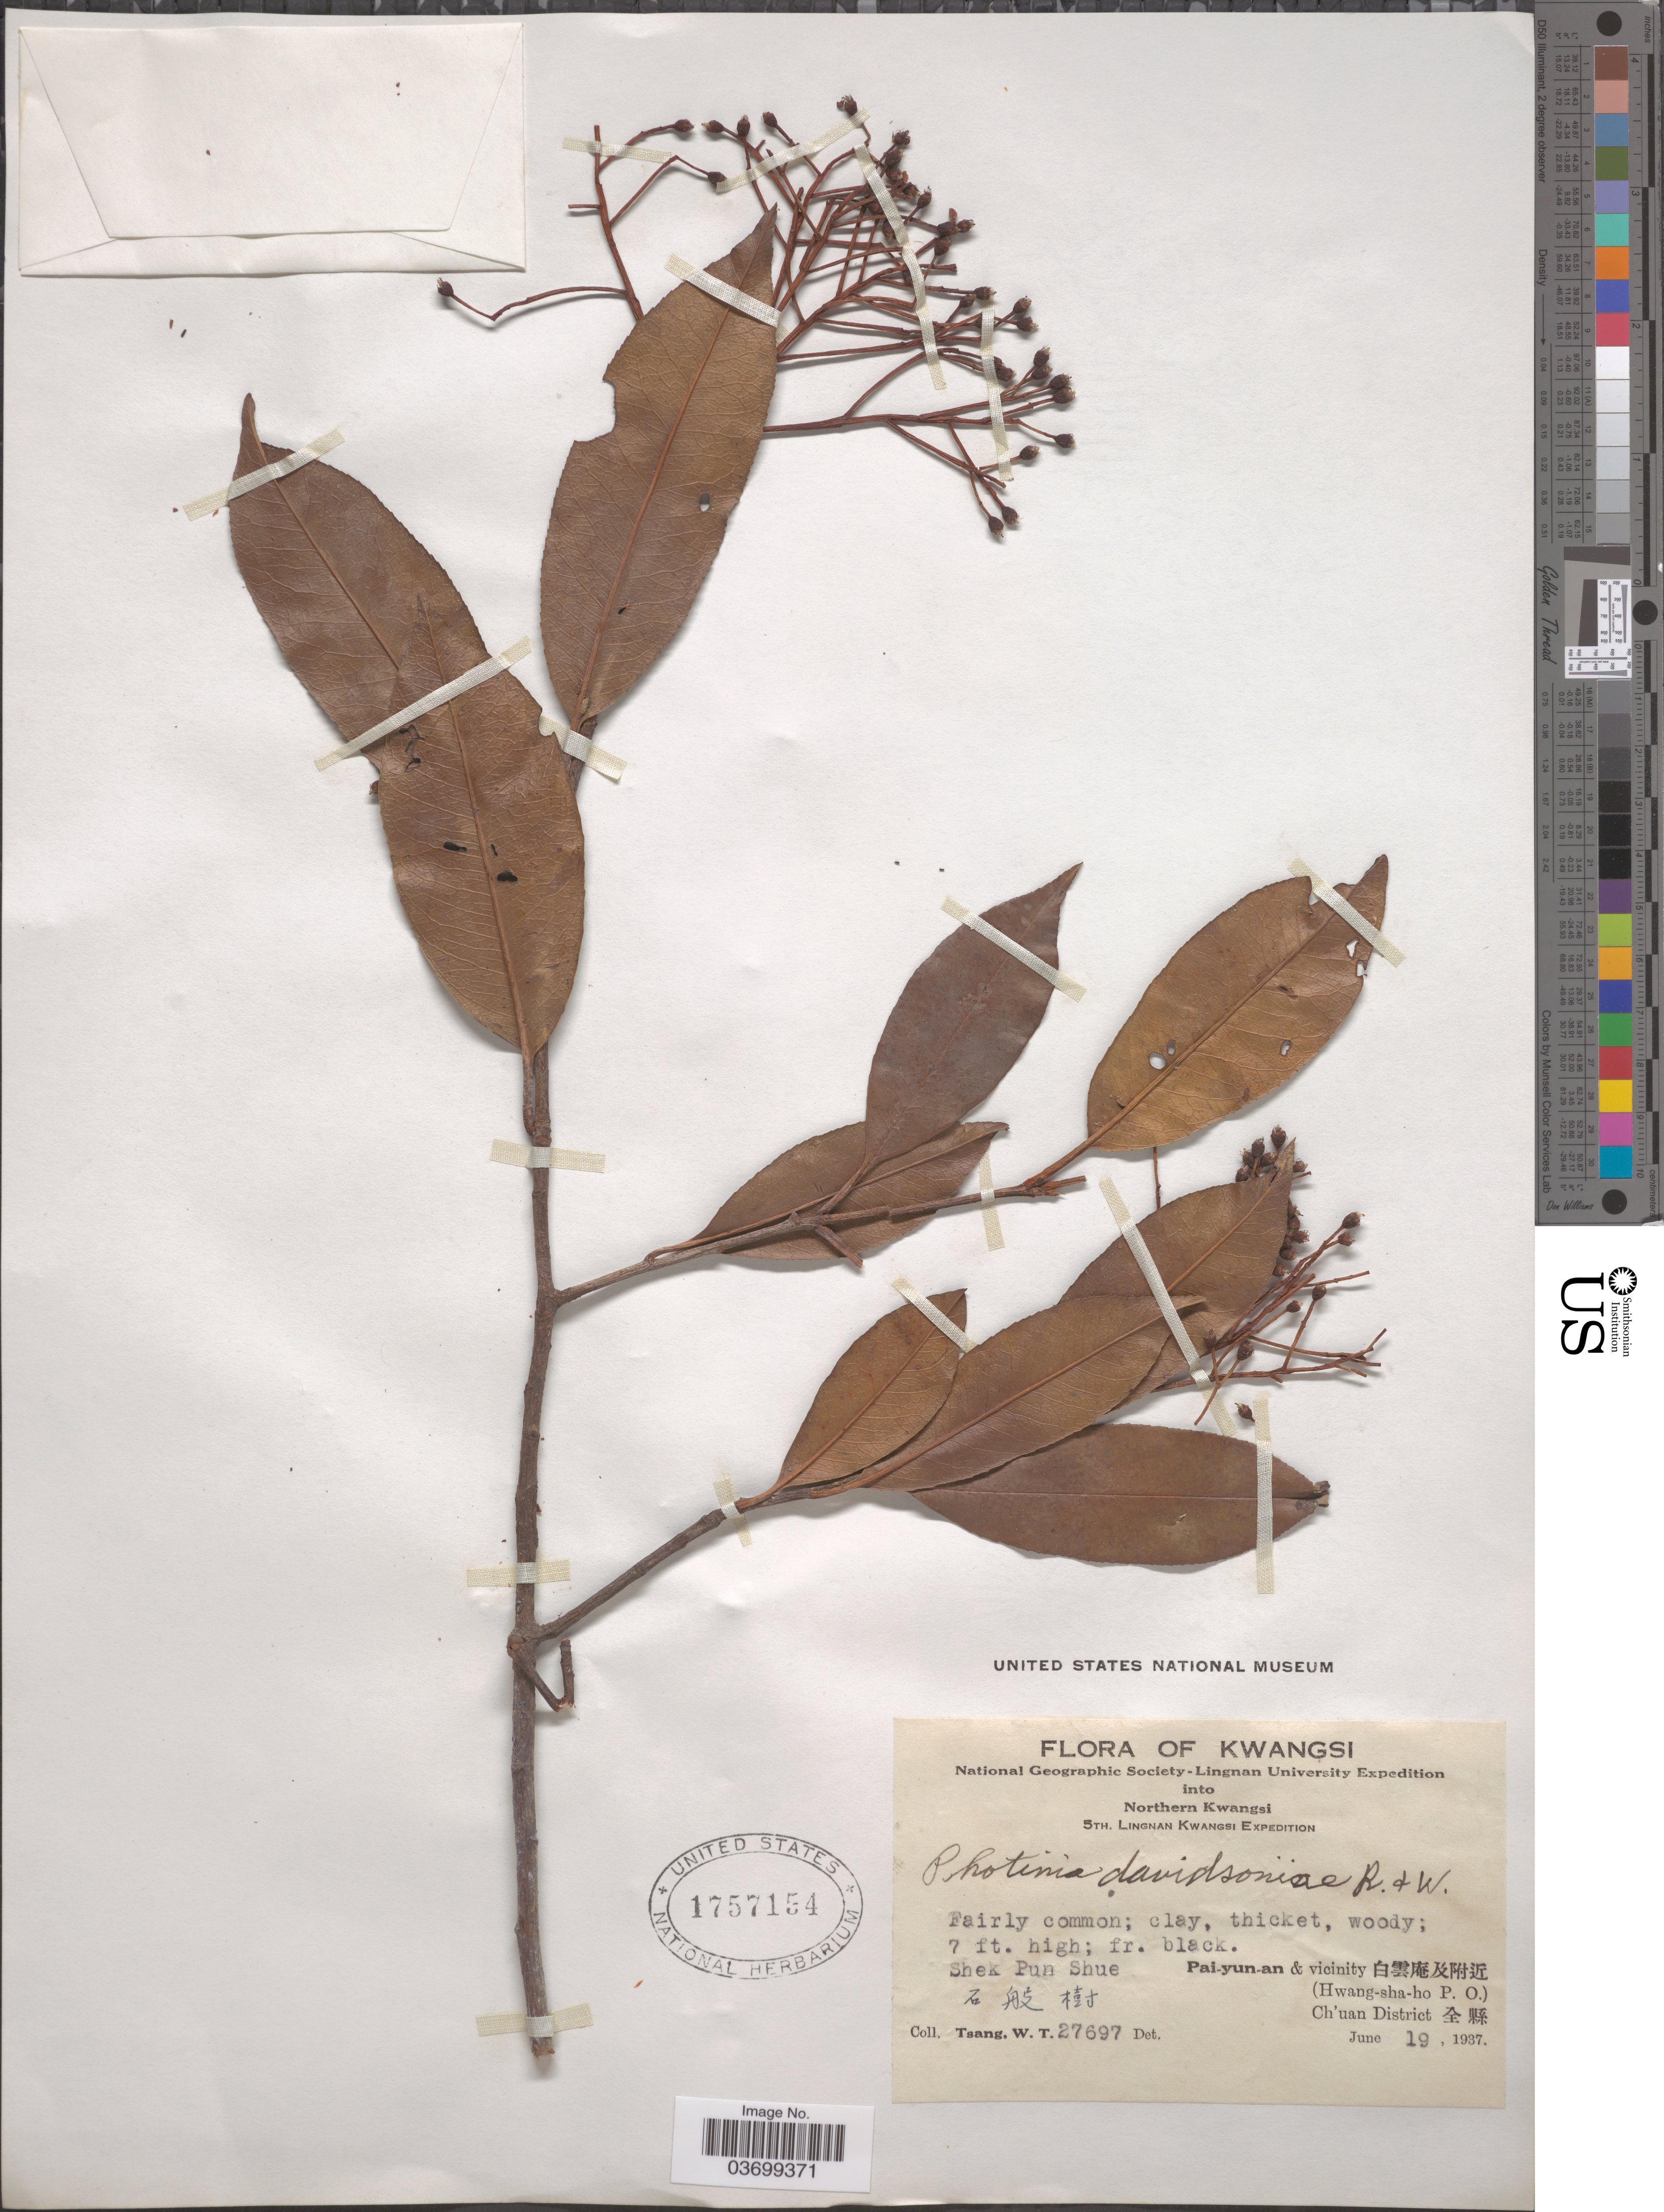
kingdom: Plantae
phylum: Tracheophyta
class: Magnoliopsida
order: Rosales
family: Rosaceae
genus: Photinia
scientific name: Photinia davidsoniae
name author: Rehder & E.H. Wilson in Sarg.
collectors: W. T. Tsang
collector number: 27697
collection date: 1937-06-19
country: China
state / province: Guangxi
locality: Kwangsi. Northern Kwangsi. Shek Pun Shue X. Pai-yun-an & vicinity X. (Hwang-sha-ho P. O.). Ch'uan District X.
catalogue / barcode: US 1757154